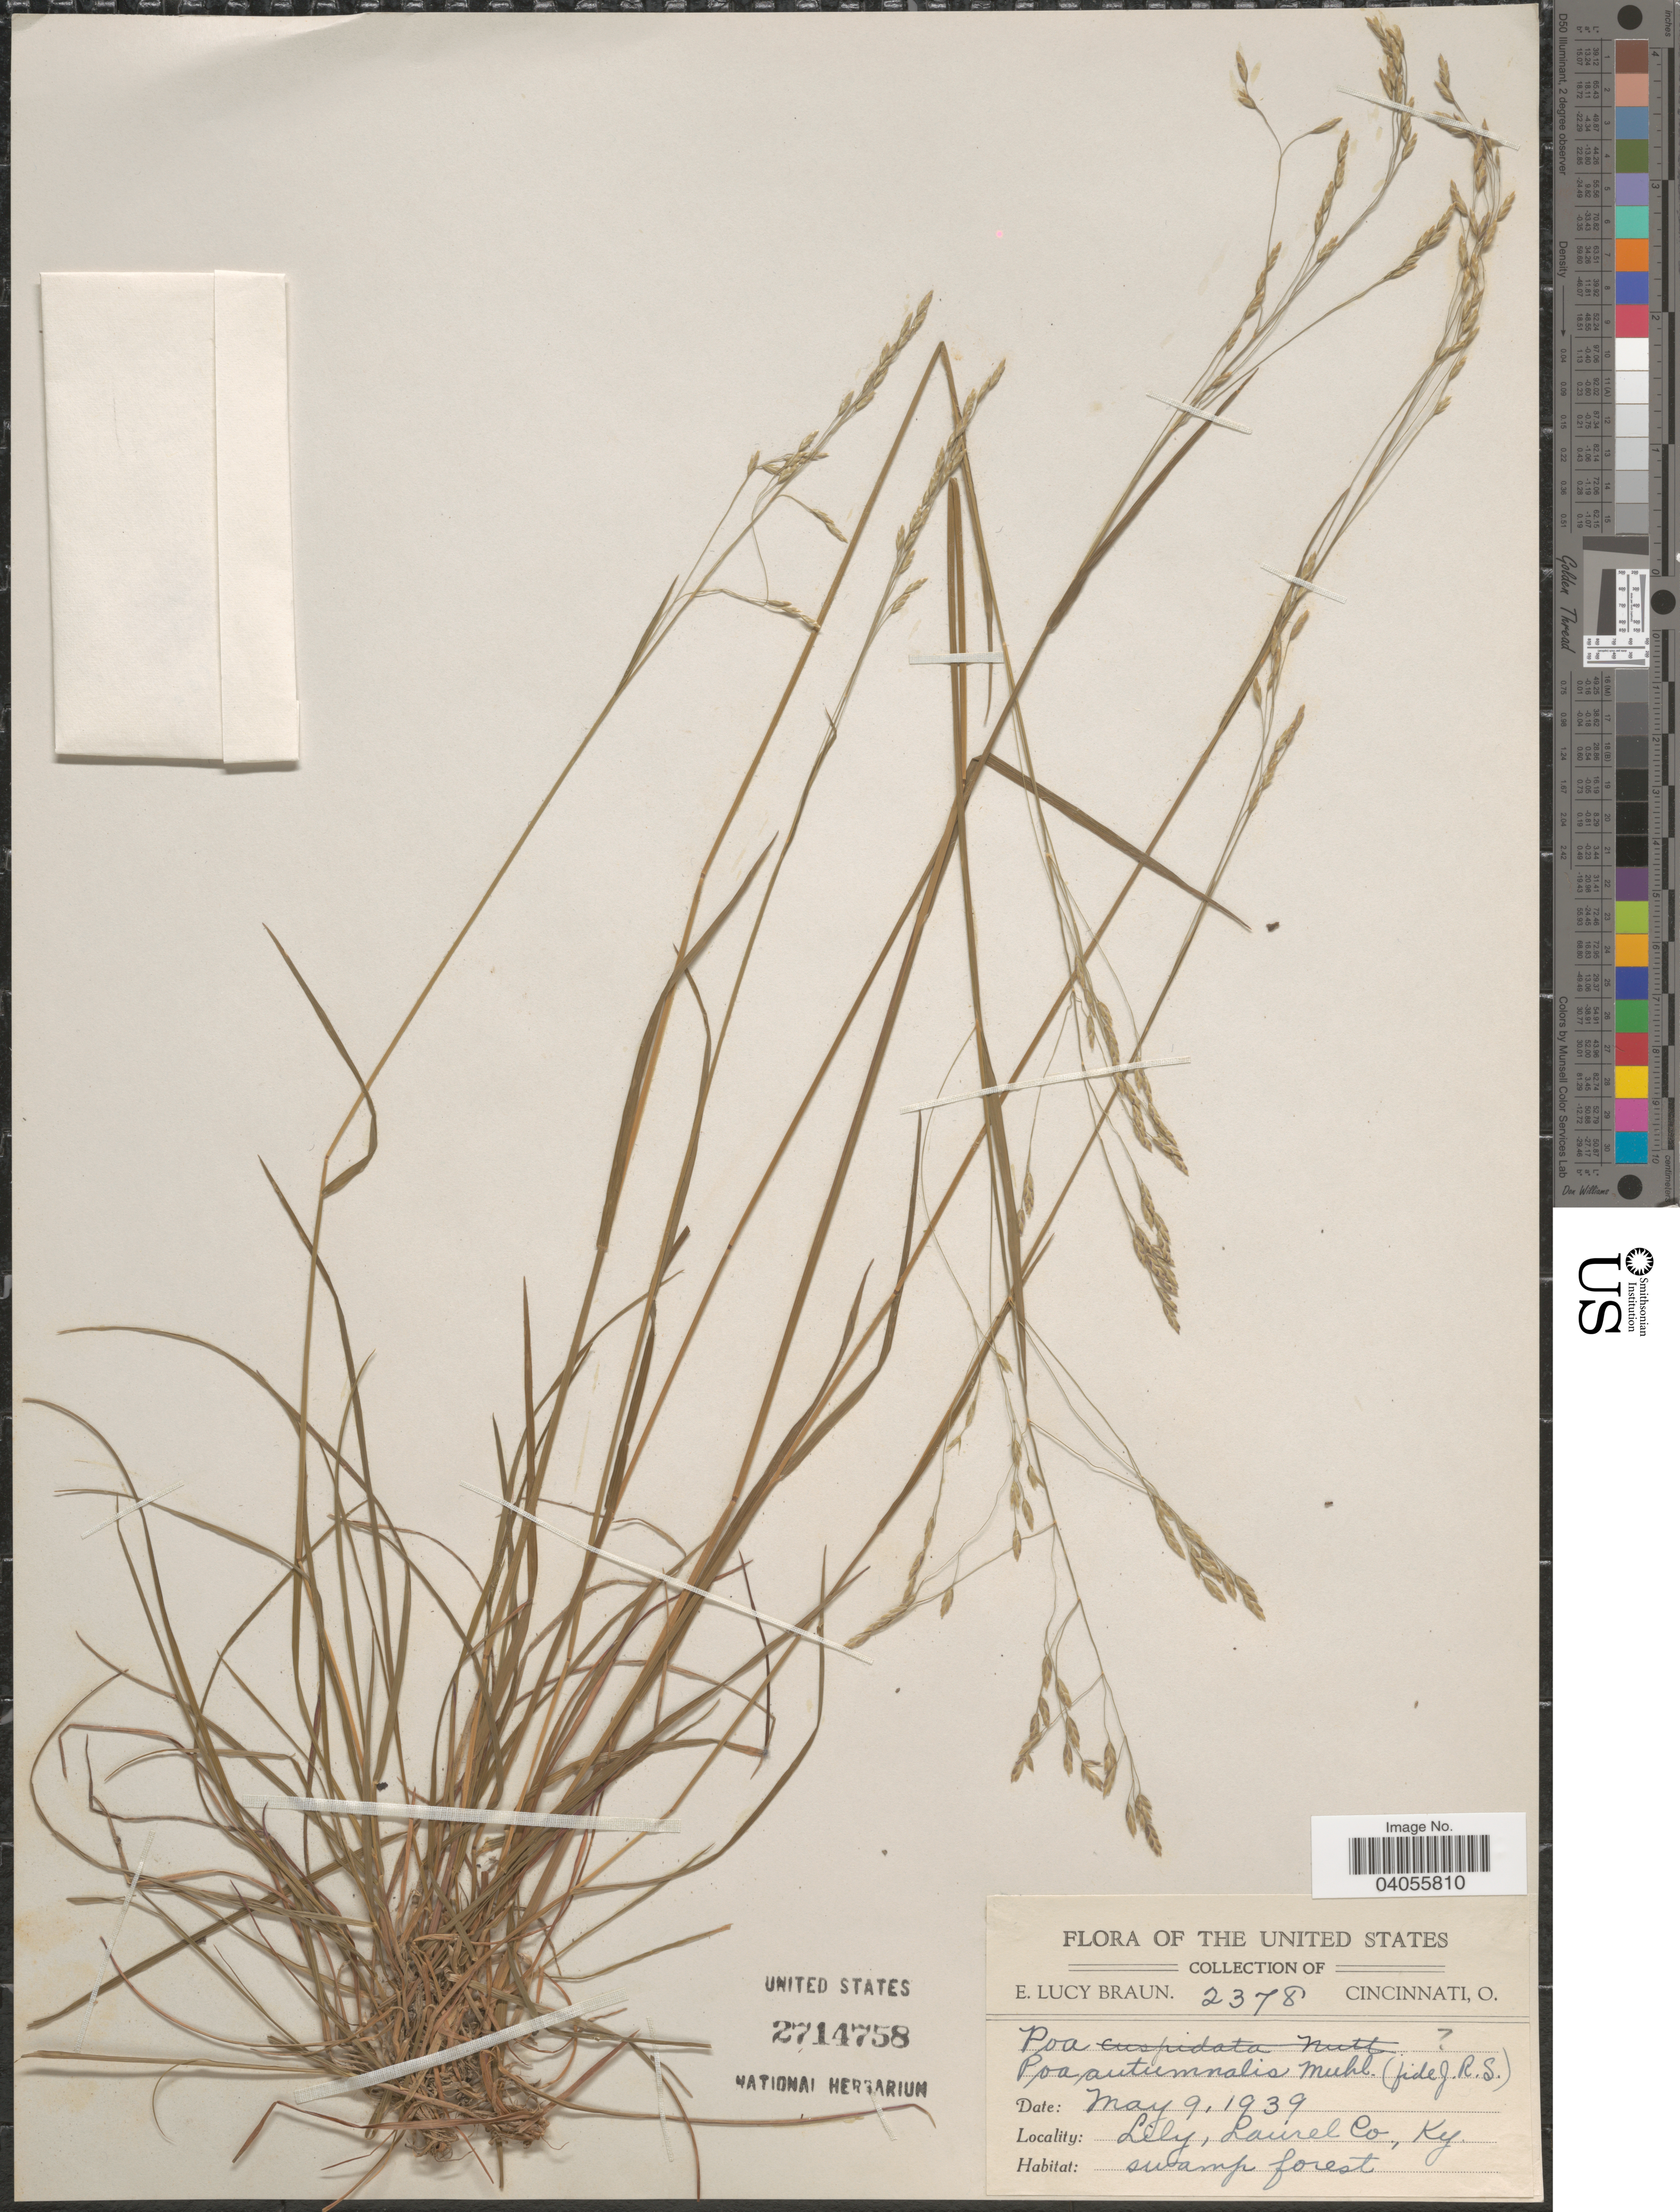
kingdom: Plantae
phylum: Tracheophyta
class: Liliopsida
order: Poales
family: Poaceae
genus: Poa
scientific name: Poa autumnalis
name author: Muhl. ex Elliott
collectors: E. L. Braun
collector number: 2378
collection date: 1939-05-09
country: United States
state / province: Kentucky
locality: Lily, Laurel Co.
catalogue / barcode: US 2714758